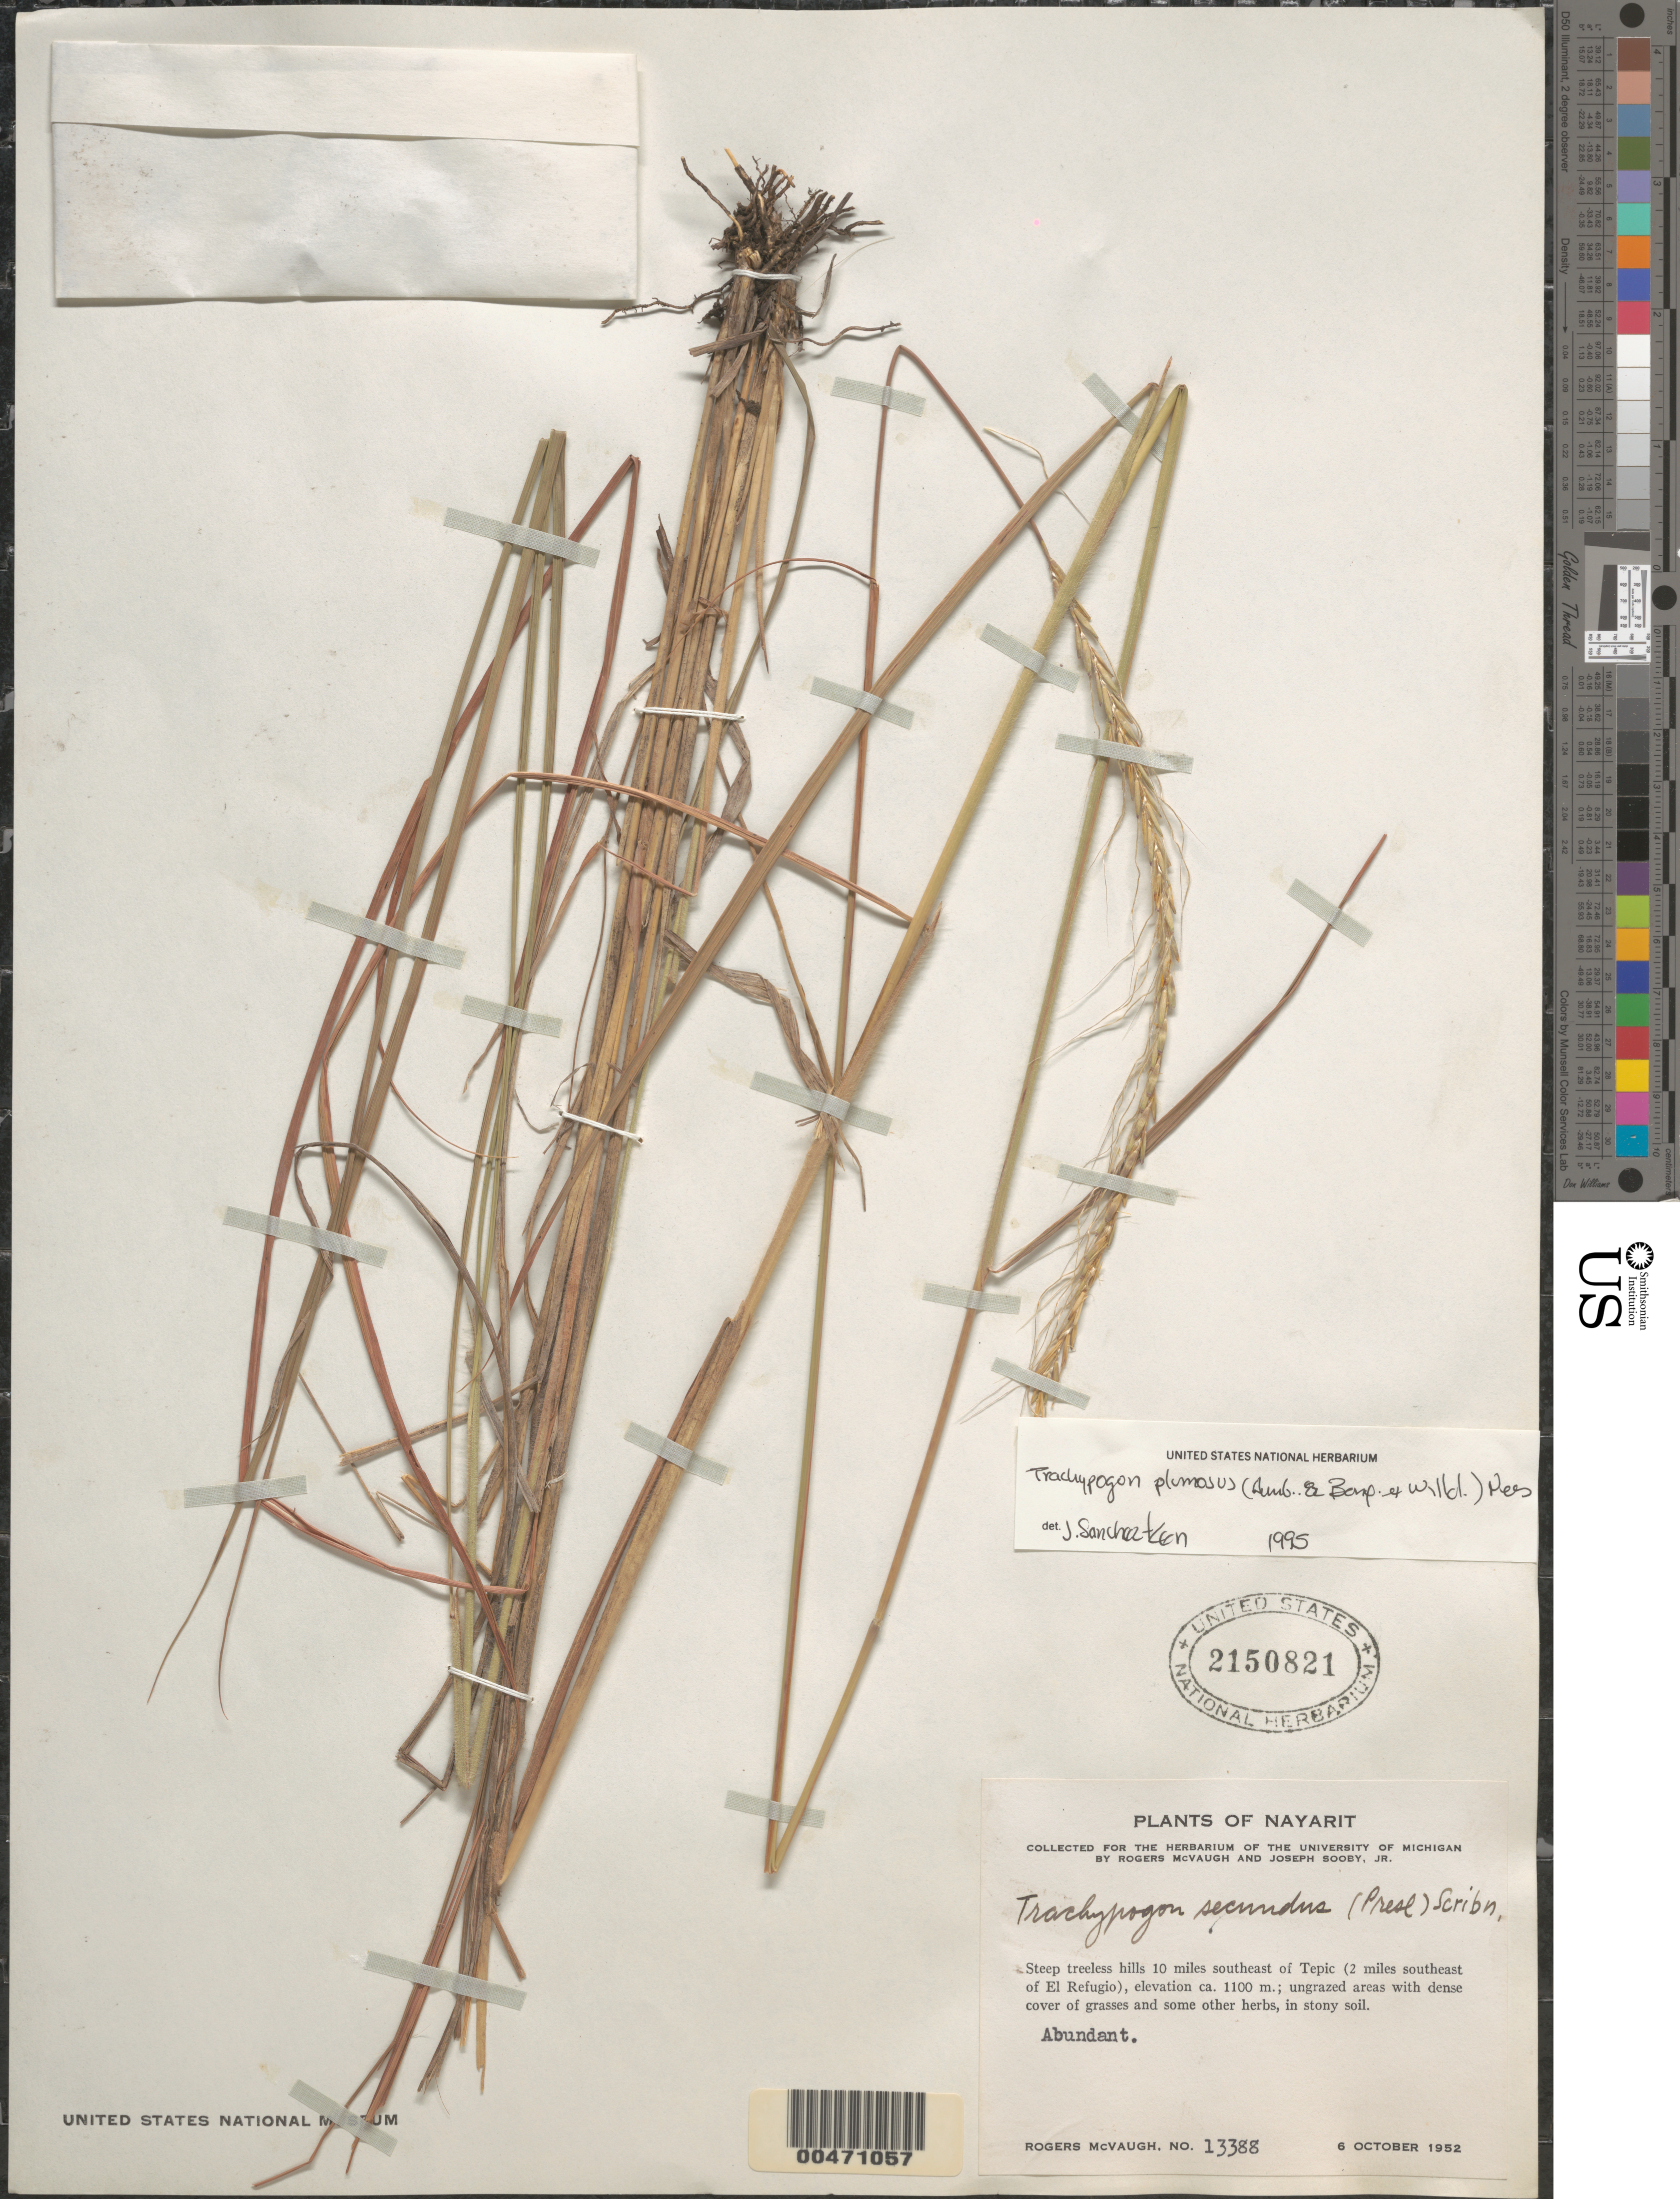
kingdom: Plantae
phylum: Tracheophyta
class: Liliopsida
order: Poales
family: Poaceae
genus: Trachypogon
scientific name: Trachypogon plumosus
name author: (Humb. & Bonpl.) Nees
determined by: Sánchez-Ken, J. G.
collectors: R. McVaugh & J. Sooby Jr.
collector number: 13388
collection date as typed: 6 Oct 1952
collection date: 1952-10-06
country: Mexico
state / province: Nayarit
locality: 10 mi SE of Tepic (2 mi SE of El Refugio)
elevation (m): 1100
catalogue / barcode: US 2150821